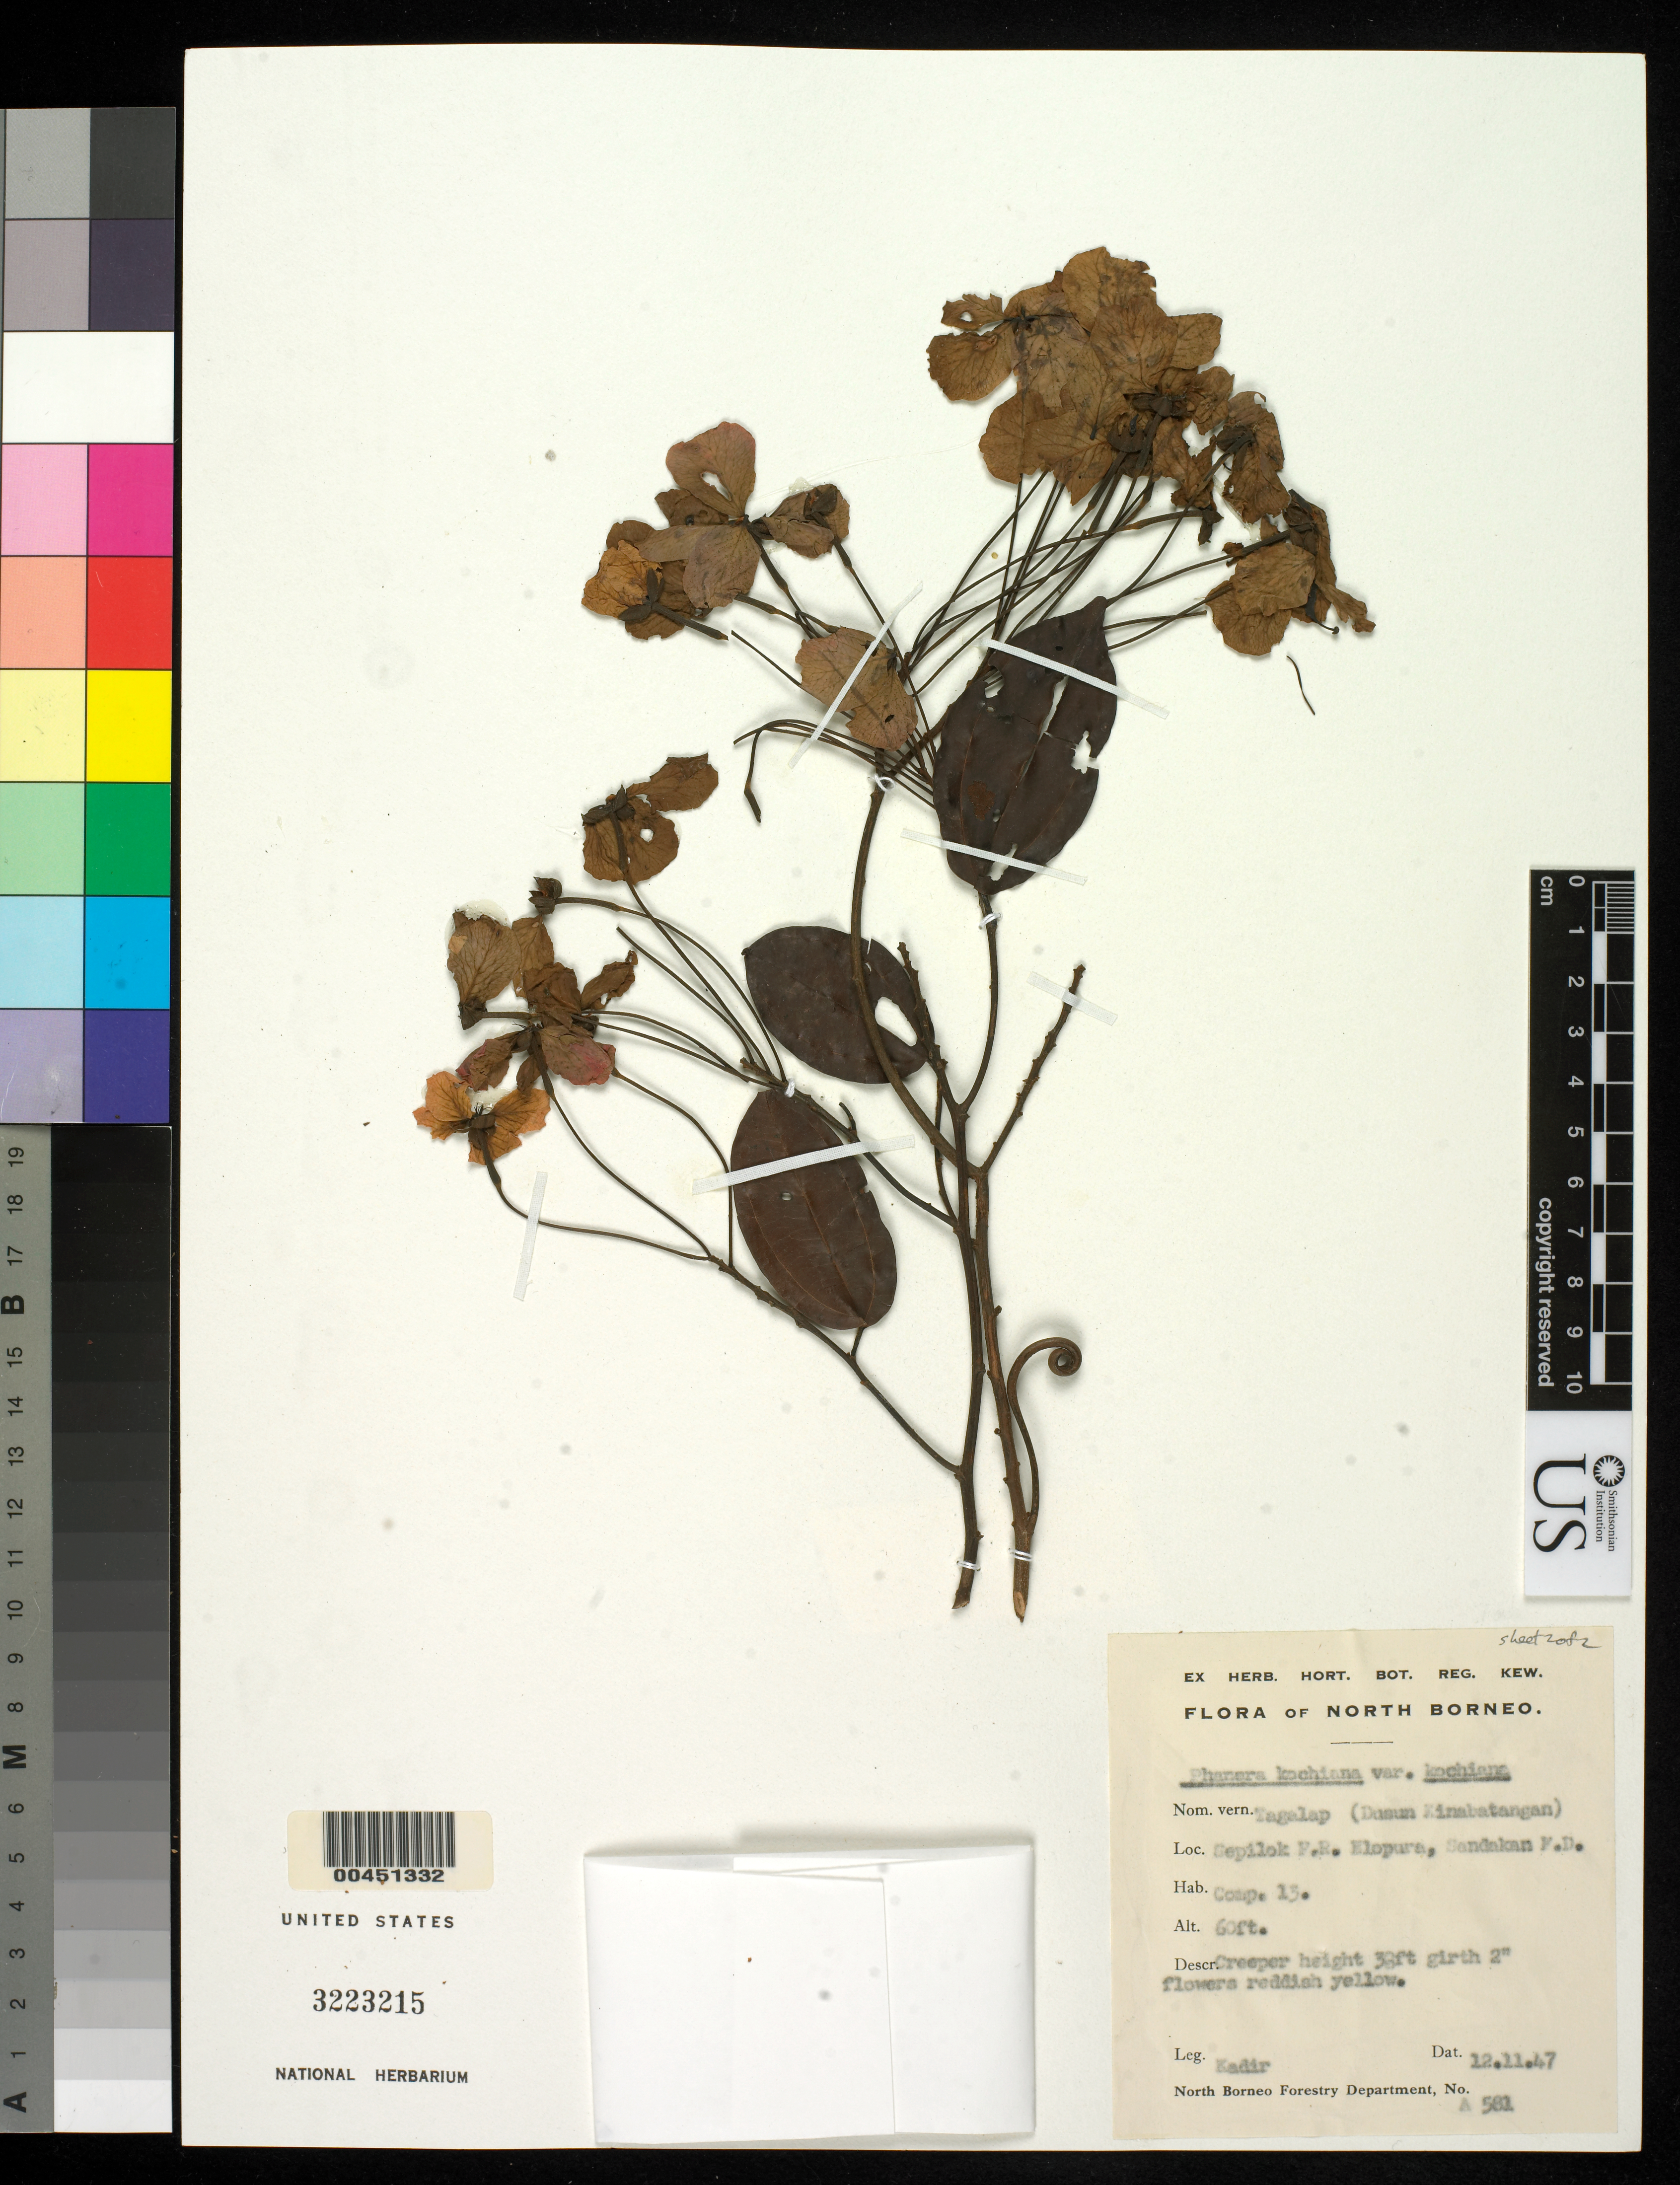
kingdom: Plantae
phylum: Tracheophyta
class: Magnoliopsida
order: Fabales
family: Fabaceae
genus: Phanera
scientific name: Phanera kockiana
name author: (Korth.) Benth.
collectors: -. Kadir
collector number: A581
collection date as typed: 12 Nov 1947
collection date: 1947-11-12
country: Malaysia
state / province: Sabah / Sarawak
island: Borneo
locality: Sepilok, elopura, sandakan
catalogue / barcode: US 3223215